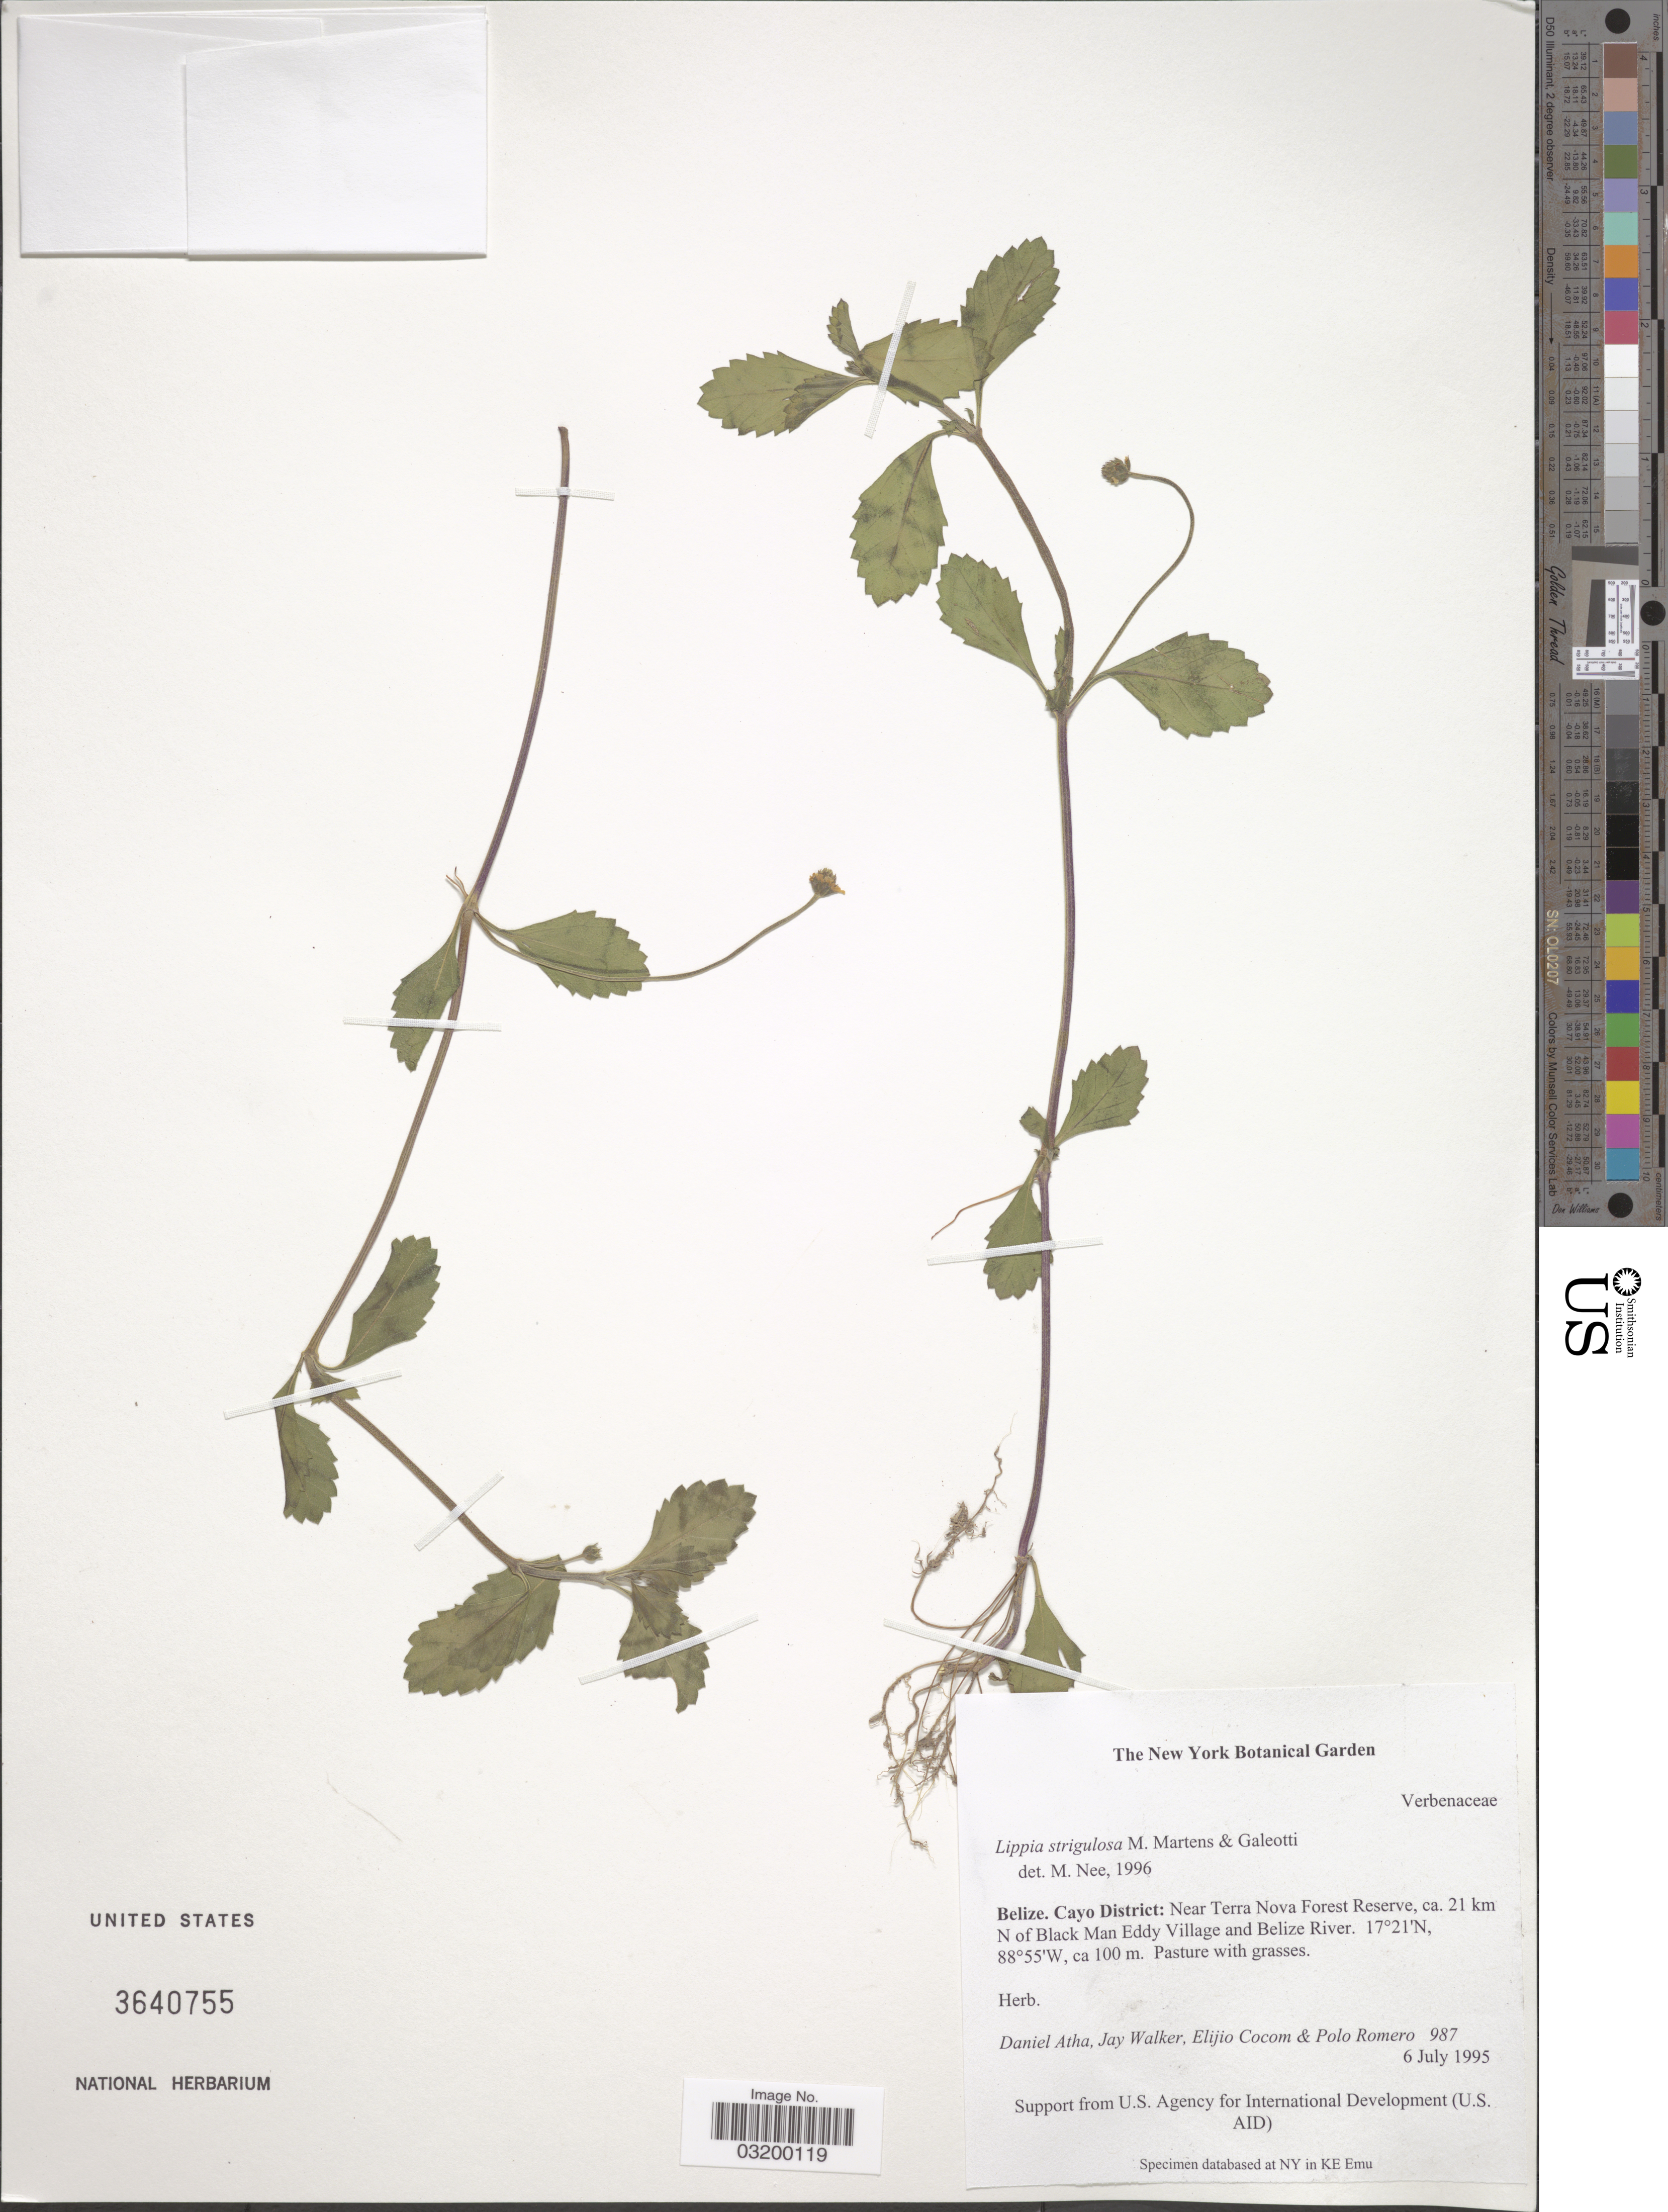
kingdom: Plantae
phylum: Tracheophyta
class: Magnoliopsida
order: Lamiales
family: Verbenaceae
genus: Phyla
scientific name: Phyla strigulosa var. strigulosa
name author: (M. Martens & Galeotti) Moldenke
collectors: D. Atha, J. Walker, E. Cocom & P. Romero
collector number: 987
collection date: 1995-07-06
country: Belize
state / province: Cayo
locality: Cayo District: Near Terra Nova Forest Reserve, ca. 21 km N of Black Man Eddy Village and Belize River.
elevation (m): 100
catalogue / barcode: US 3640755